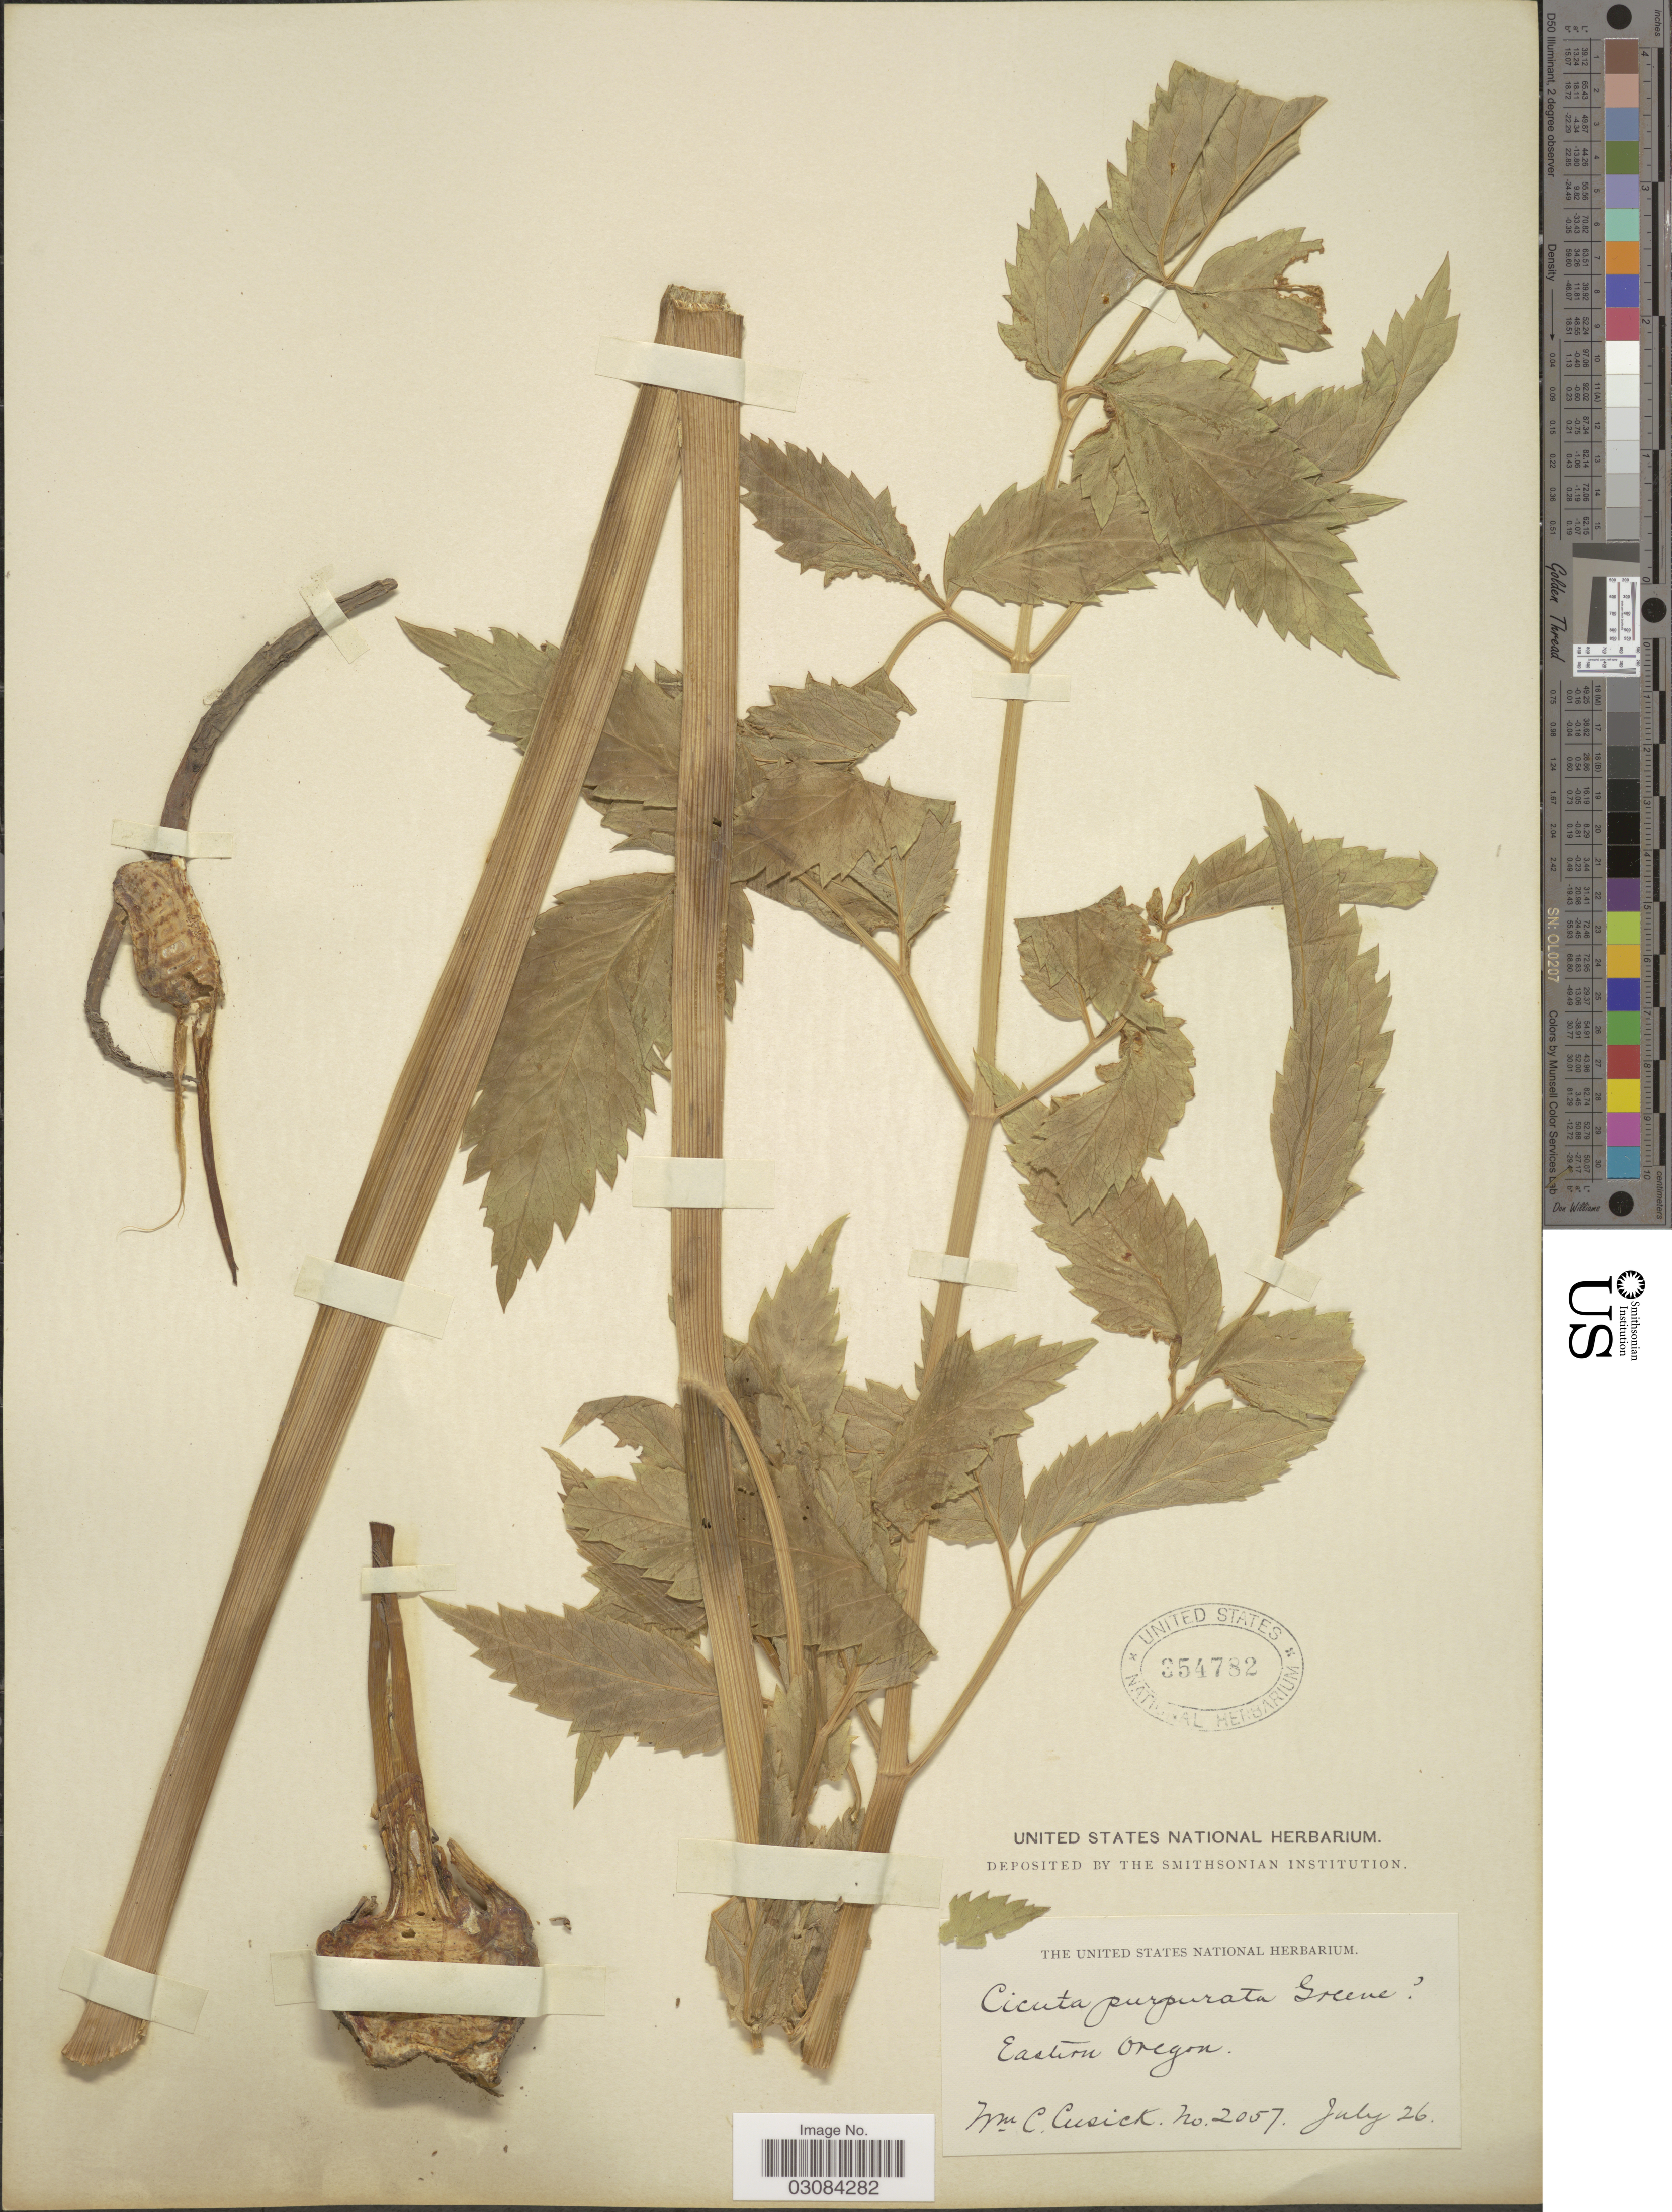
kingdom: Plantae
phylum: Tracheophyta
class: Magnoliopsida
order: Apiales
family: Apiaceae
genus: Cicuta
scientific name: Cicuta douglasii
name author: (DC.) J.M. Coult. & Rose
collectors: W. C. Cusick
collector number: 2057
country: United States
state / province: Oregon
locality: Eastern Oregon.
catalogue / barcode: US 354782